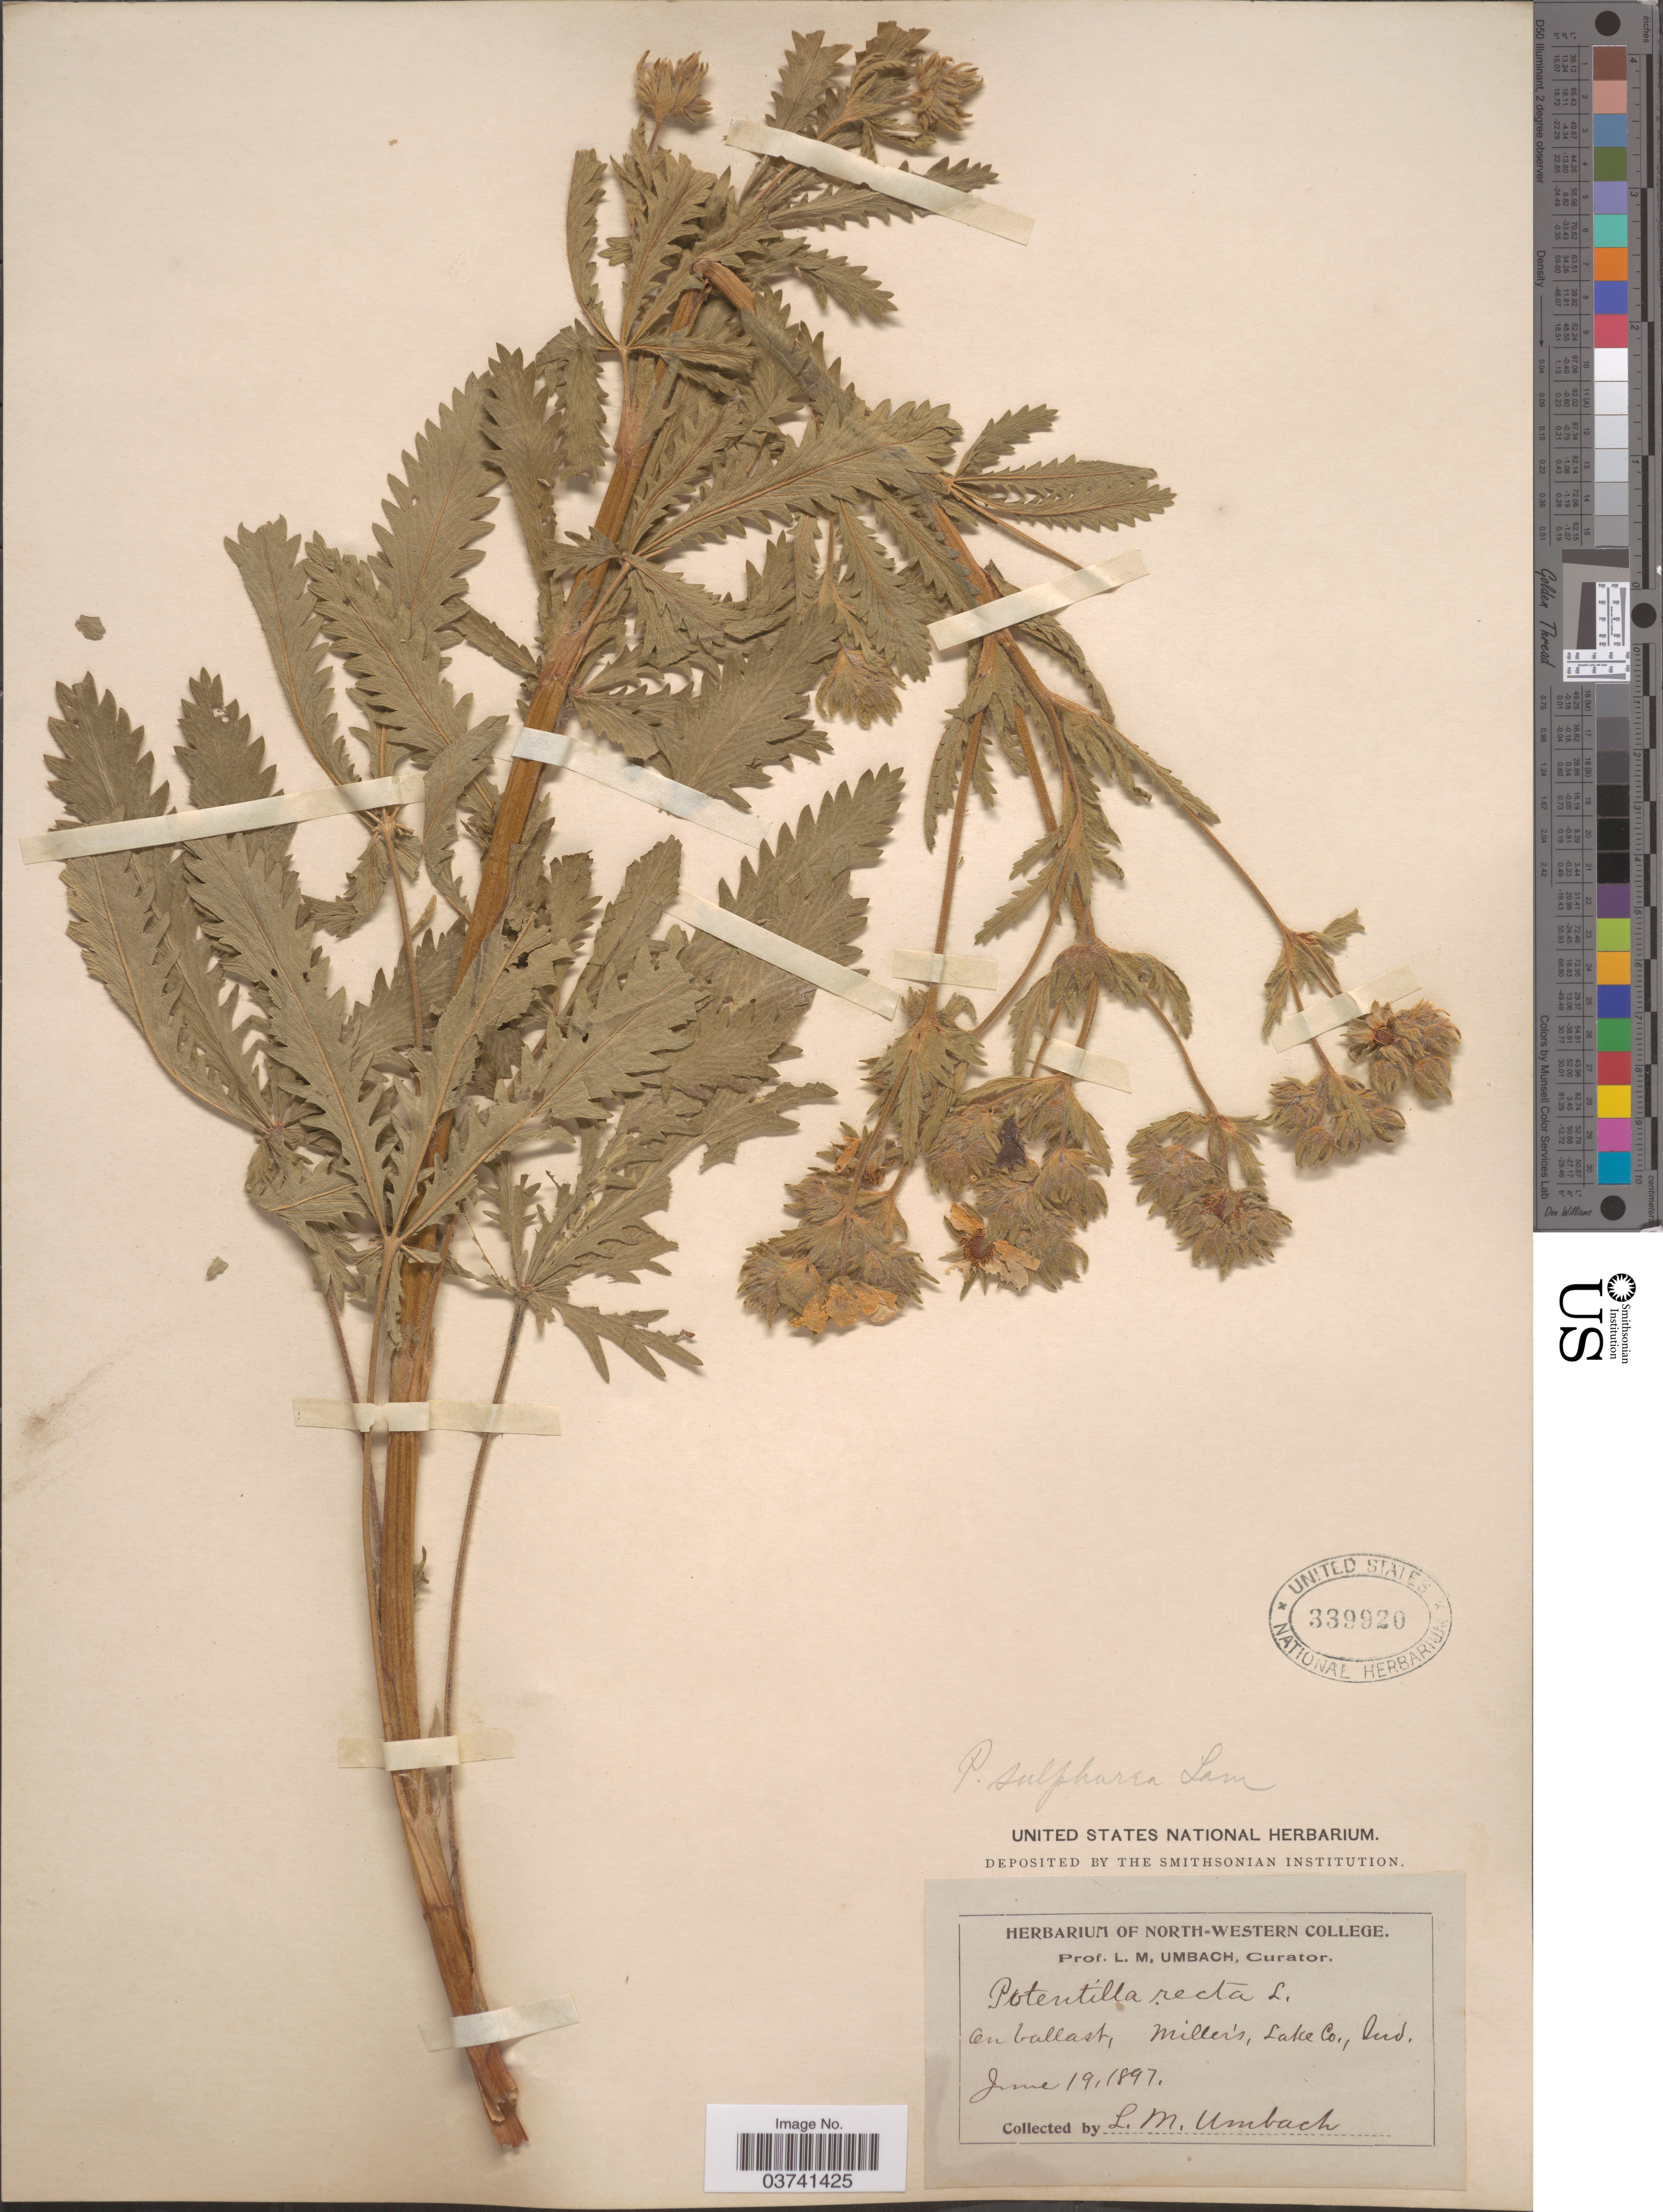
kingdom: Plantae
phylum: Tracheophyta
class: Magnoliopsida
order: Rosales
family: Rosaceae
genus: Potentilla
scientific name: Potentilla recta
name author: L.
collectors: L. M. Umbach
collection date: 1897-06-19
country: United States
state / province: Indiana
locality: On ballast, Miller's Lake Co.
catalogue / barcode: US 339920